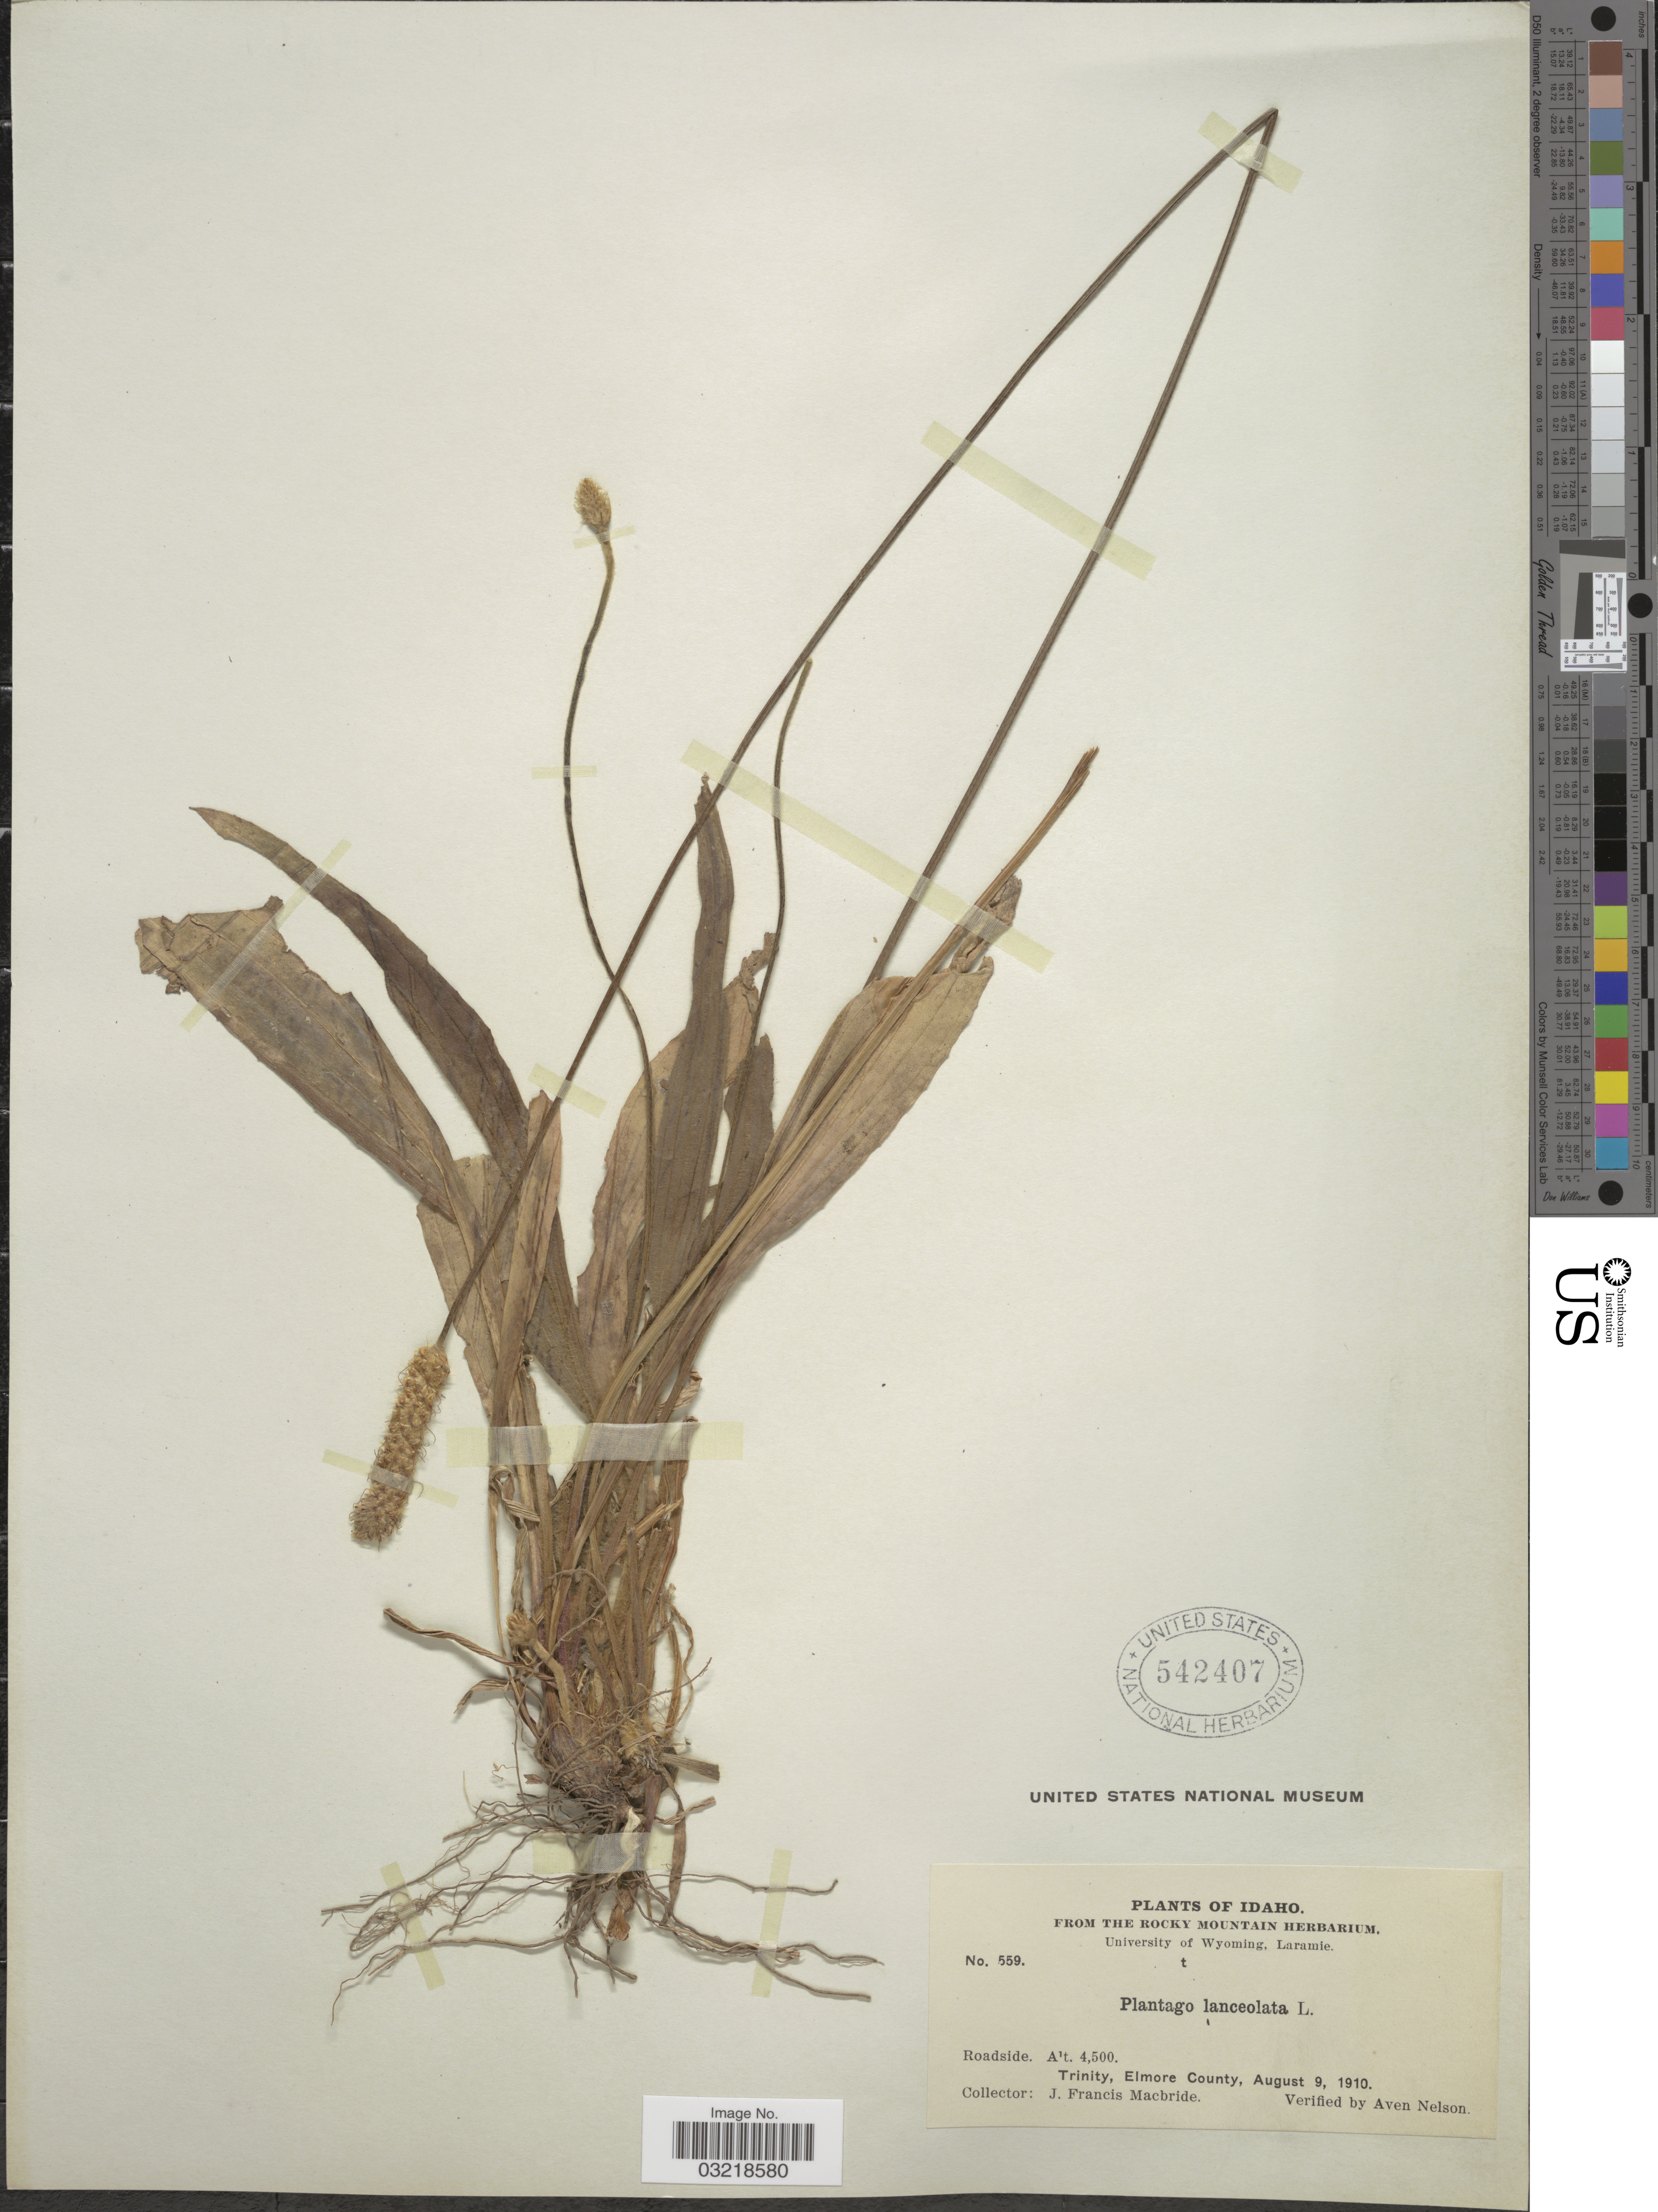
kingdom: Plantae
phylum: Tracheophyta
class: Magnoliopsida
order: Lamiales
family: Plantaginaceae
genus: Plantago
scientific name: Plantago lanceolata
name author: L.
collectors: J. F. Macbride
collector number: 559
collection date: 1910-08-09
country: United States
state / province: Idaho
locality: Roadside. Trinity, Elmore County.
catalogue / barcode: US 542407